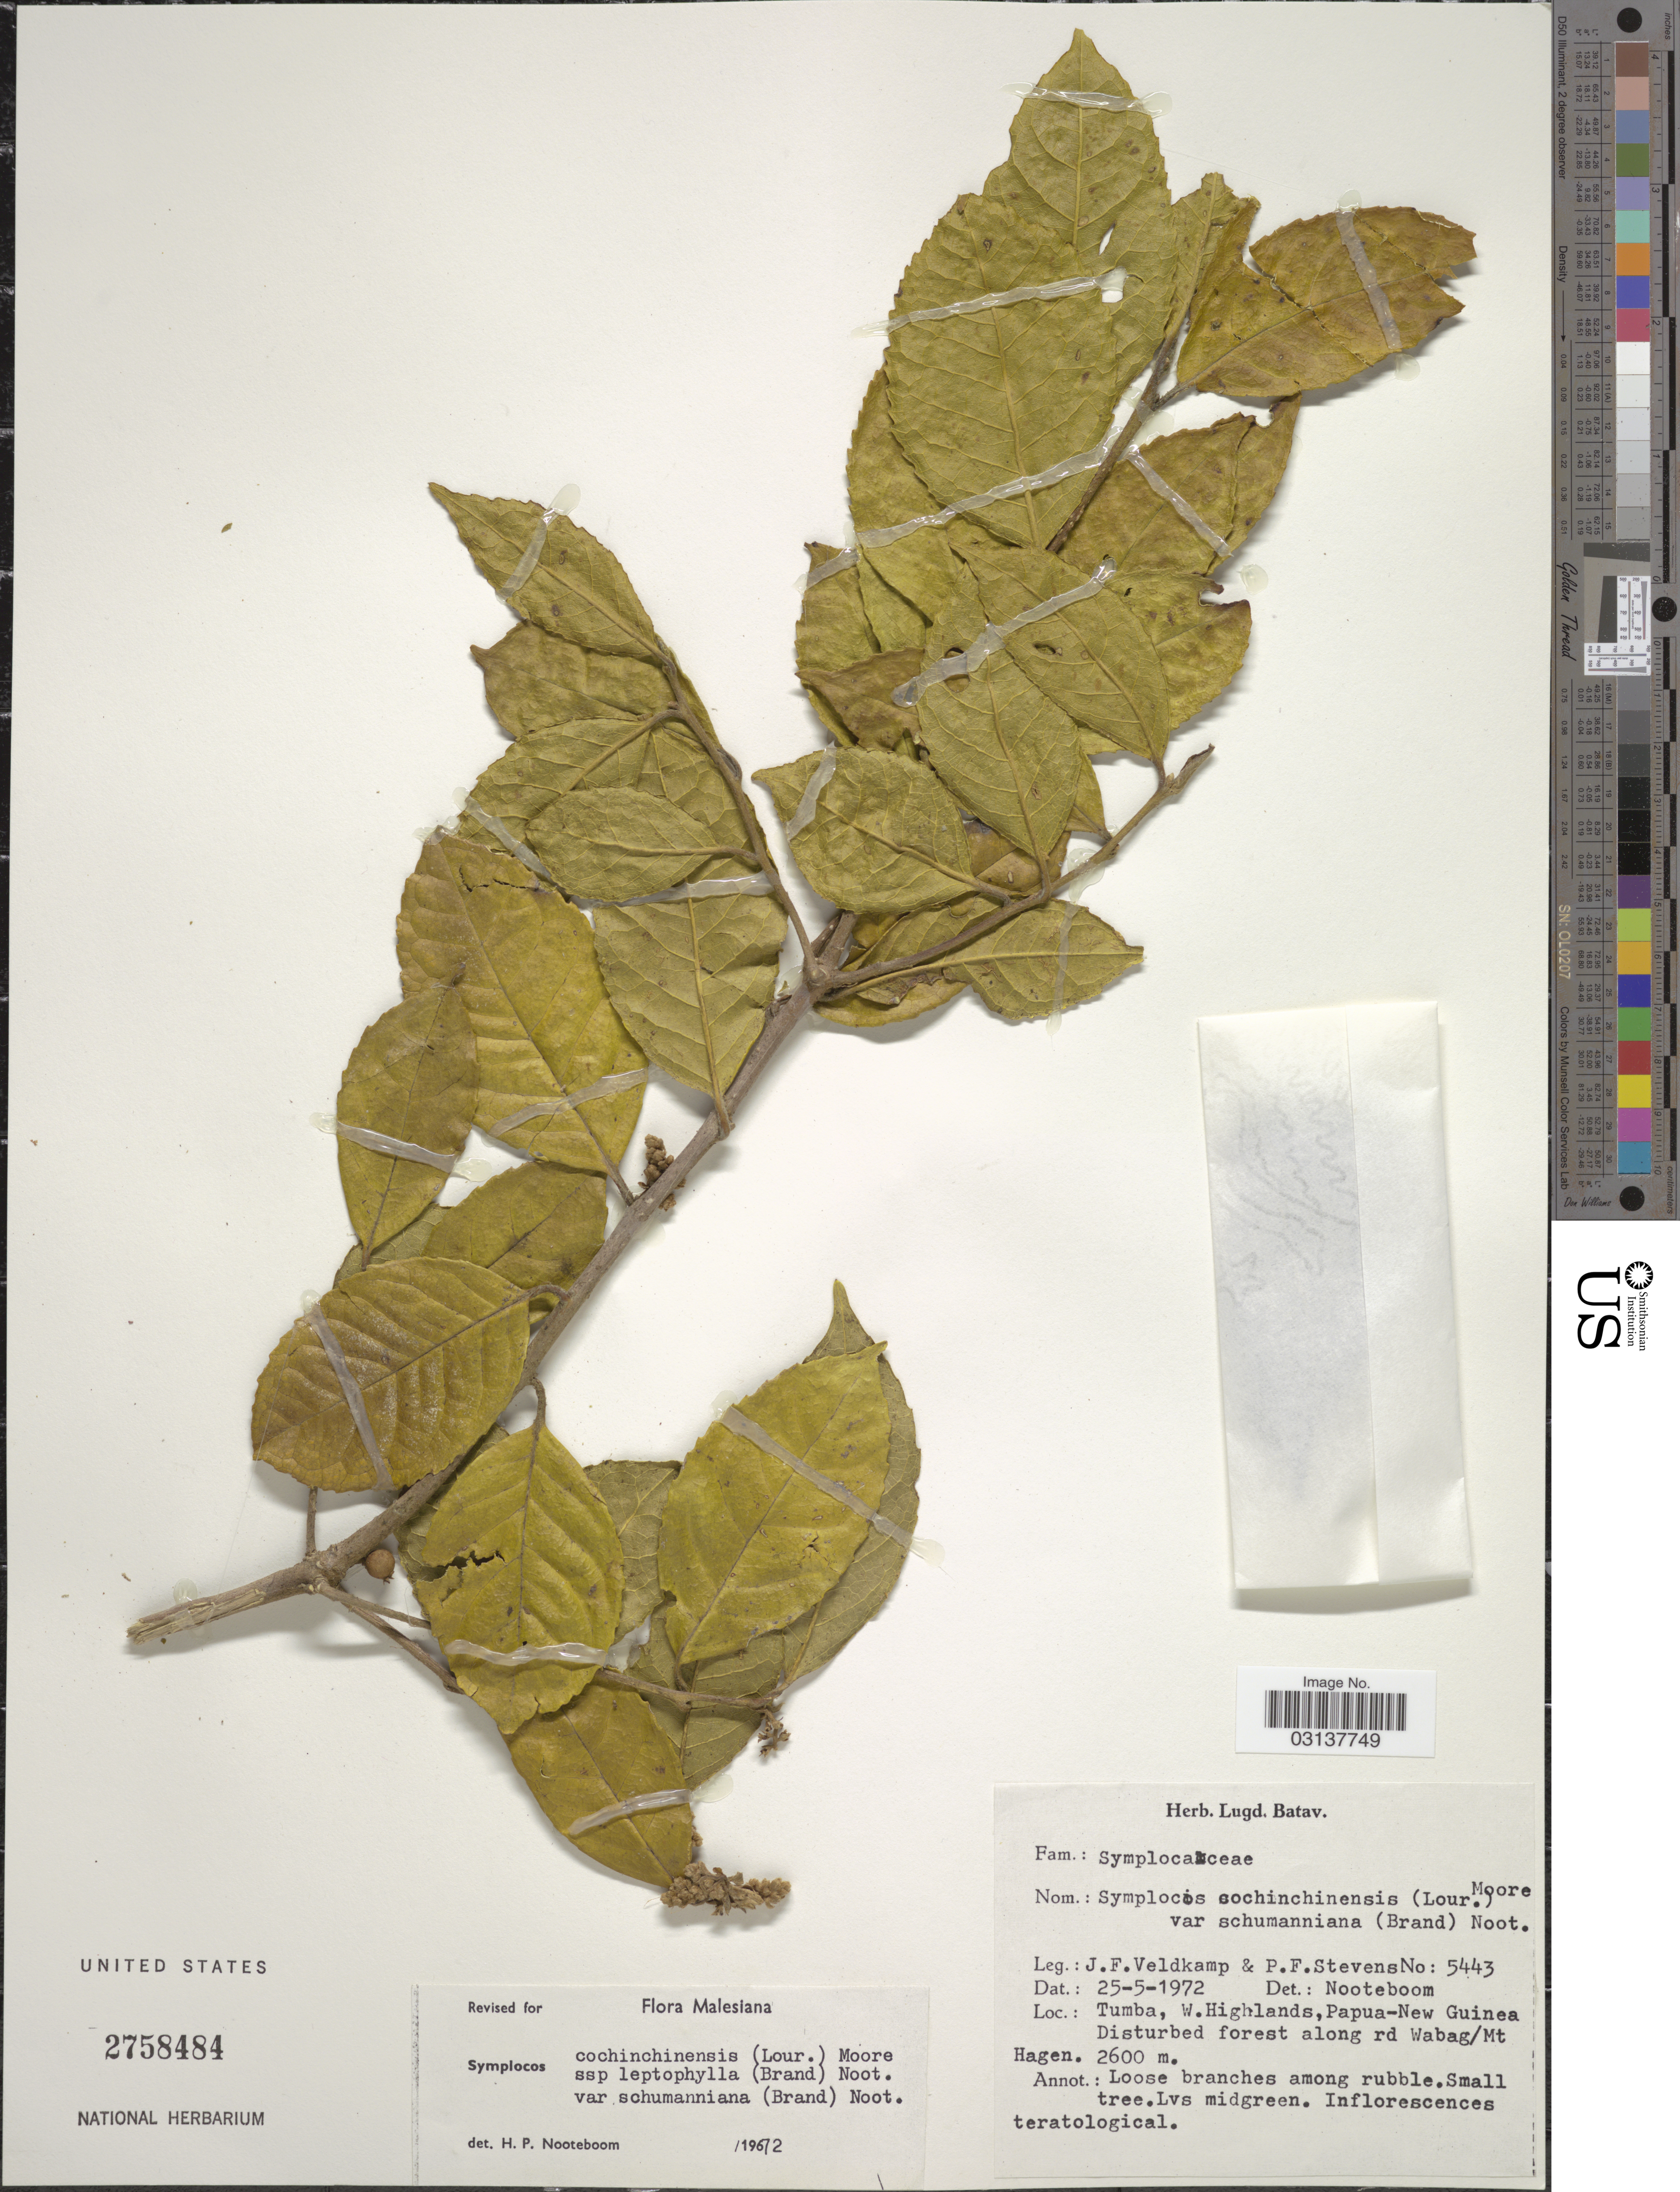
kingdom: Plantae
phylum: Tracheophyta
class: Magnoliopsida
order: Ericales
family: Symplocaceae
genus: Symplocos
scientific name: Symplocos cochinchinensis var. schumanniana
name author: (Brand) Noot.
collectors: J. F. Veldkamp & P. F. Stevens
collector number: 5443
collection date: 1973-05-25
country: Papua New Guinea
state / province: Western Highlands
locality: Tumba, W. Highlands, Papua-New Guinea Disturbed forest along rd Wabag/Mt Hagen.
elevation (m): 2600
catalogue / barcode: US 2758484